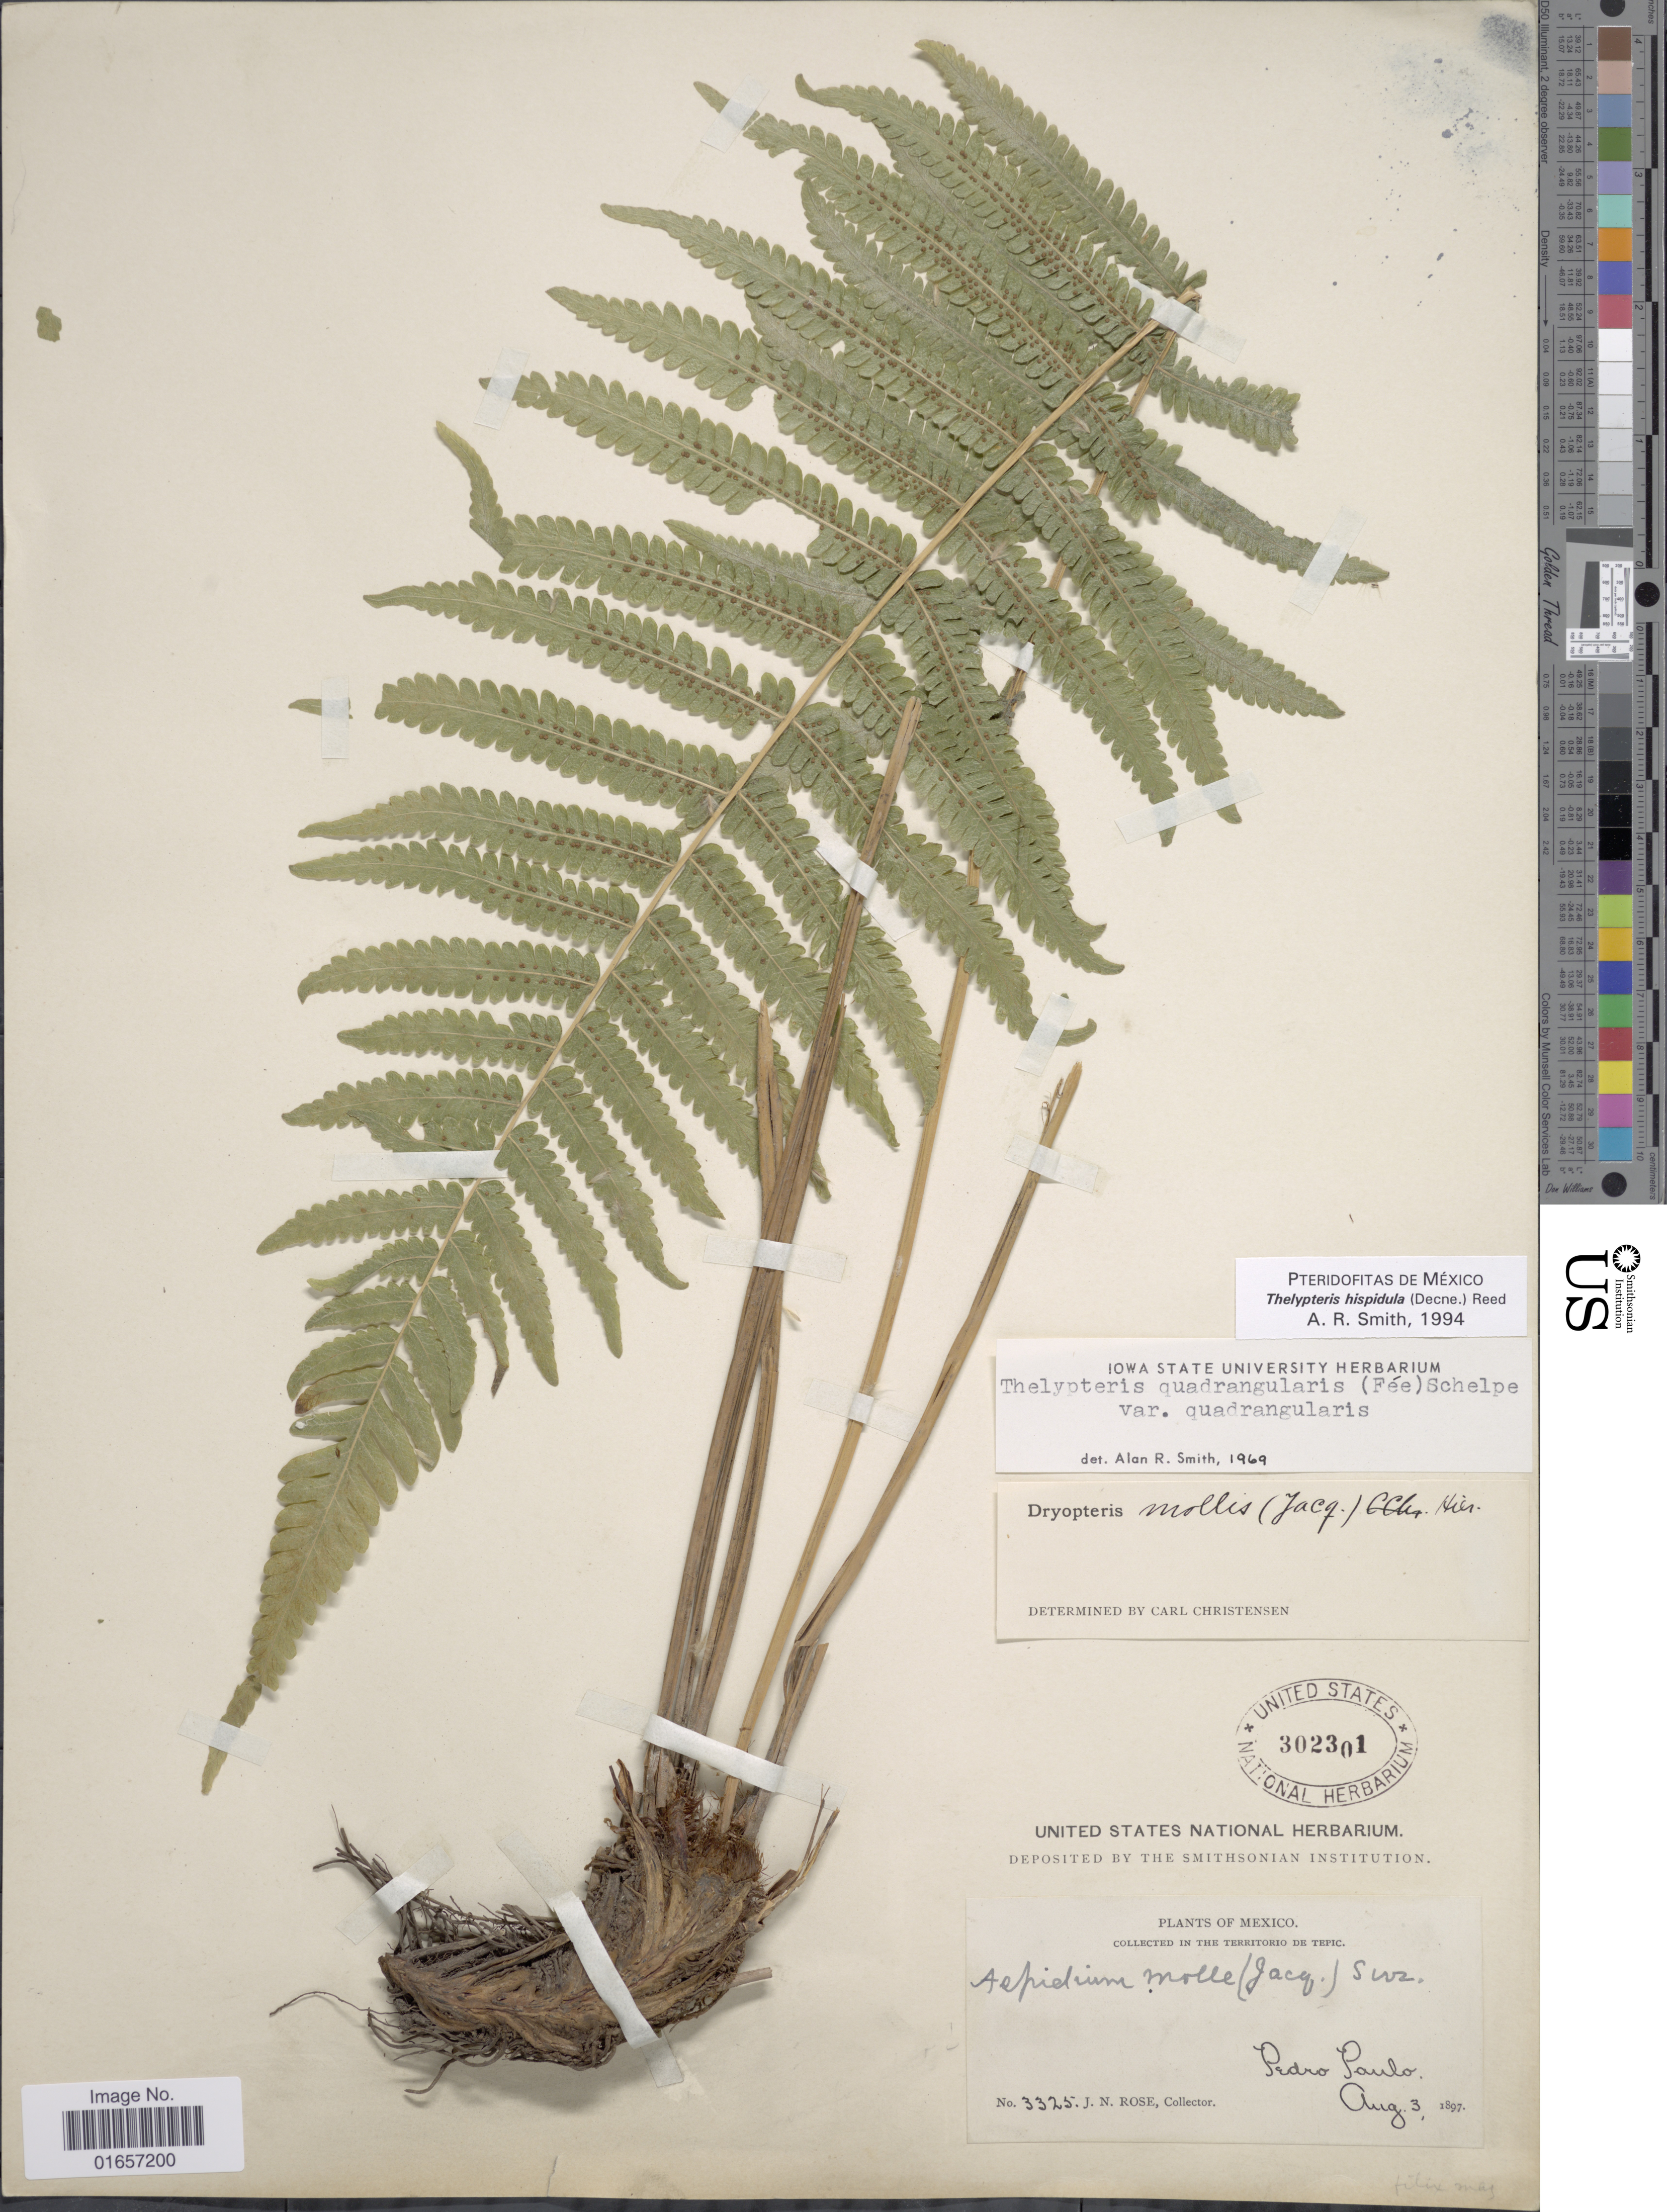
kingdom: Plantae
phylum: Tracheophyta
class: Polypodiopsida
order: Polypodiales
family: Thelypteridaceae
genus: Christella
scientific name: Christella hispidula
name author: (Decne.) Holttum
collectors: J. N. Rose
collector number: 3325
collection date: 1897-08-03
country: Mexico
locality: Territorio de Tepic, Pedro Paulo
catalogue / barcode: US 302301